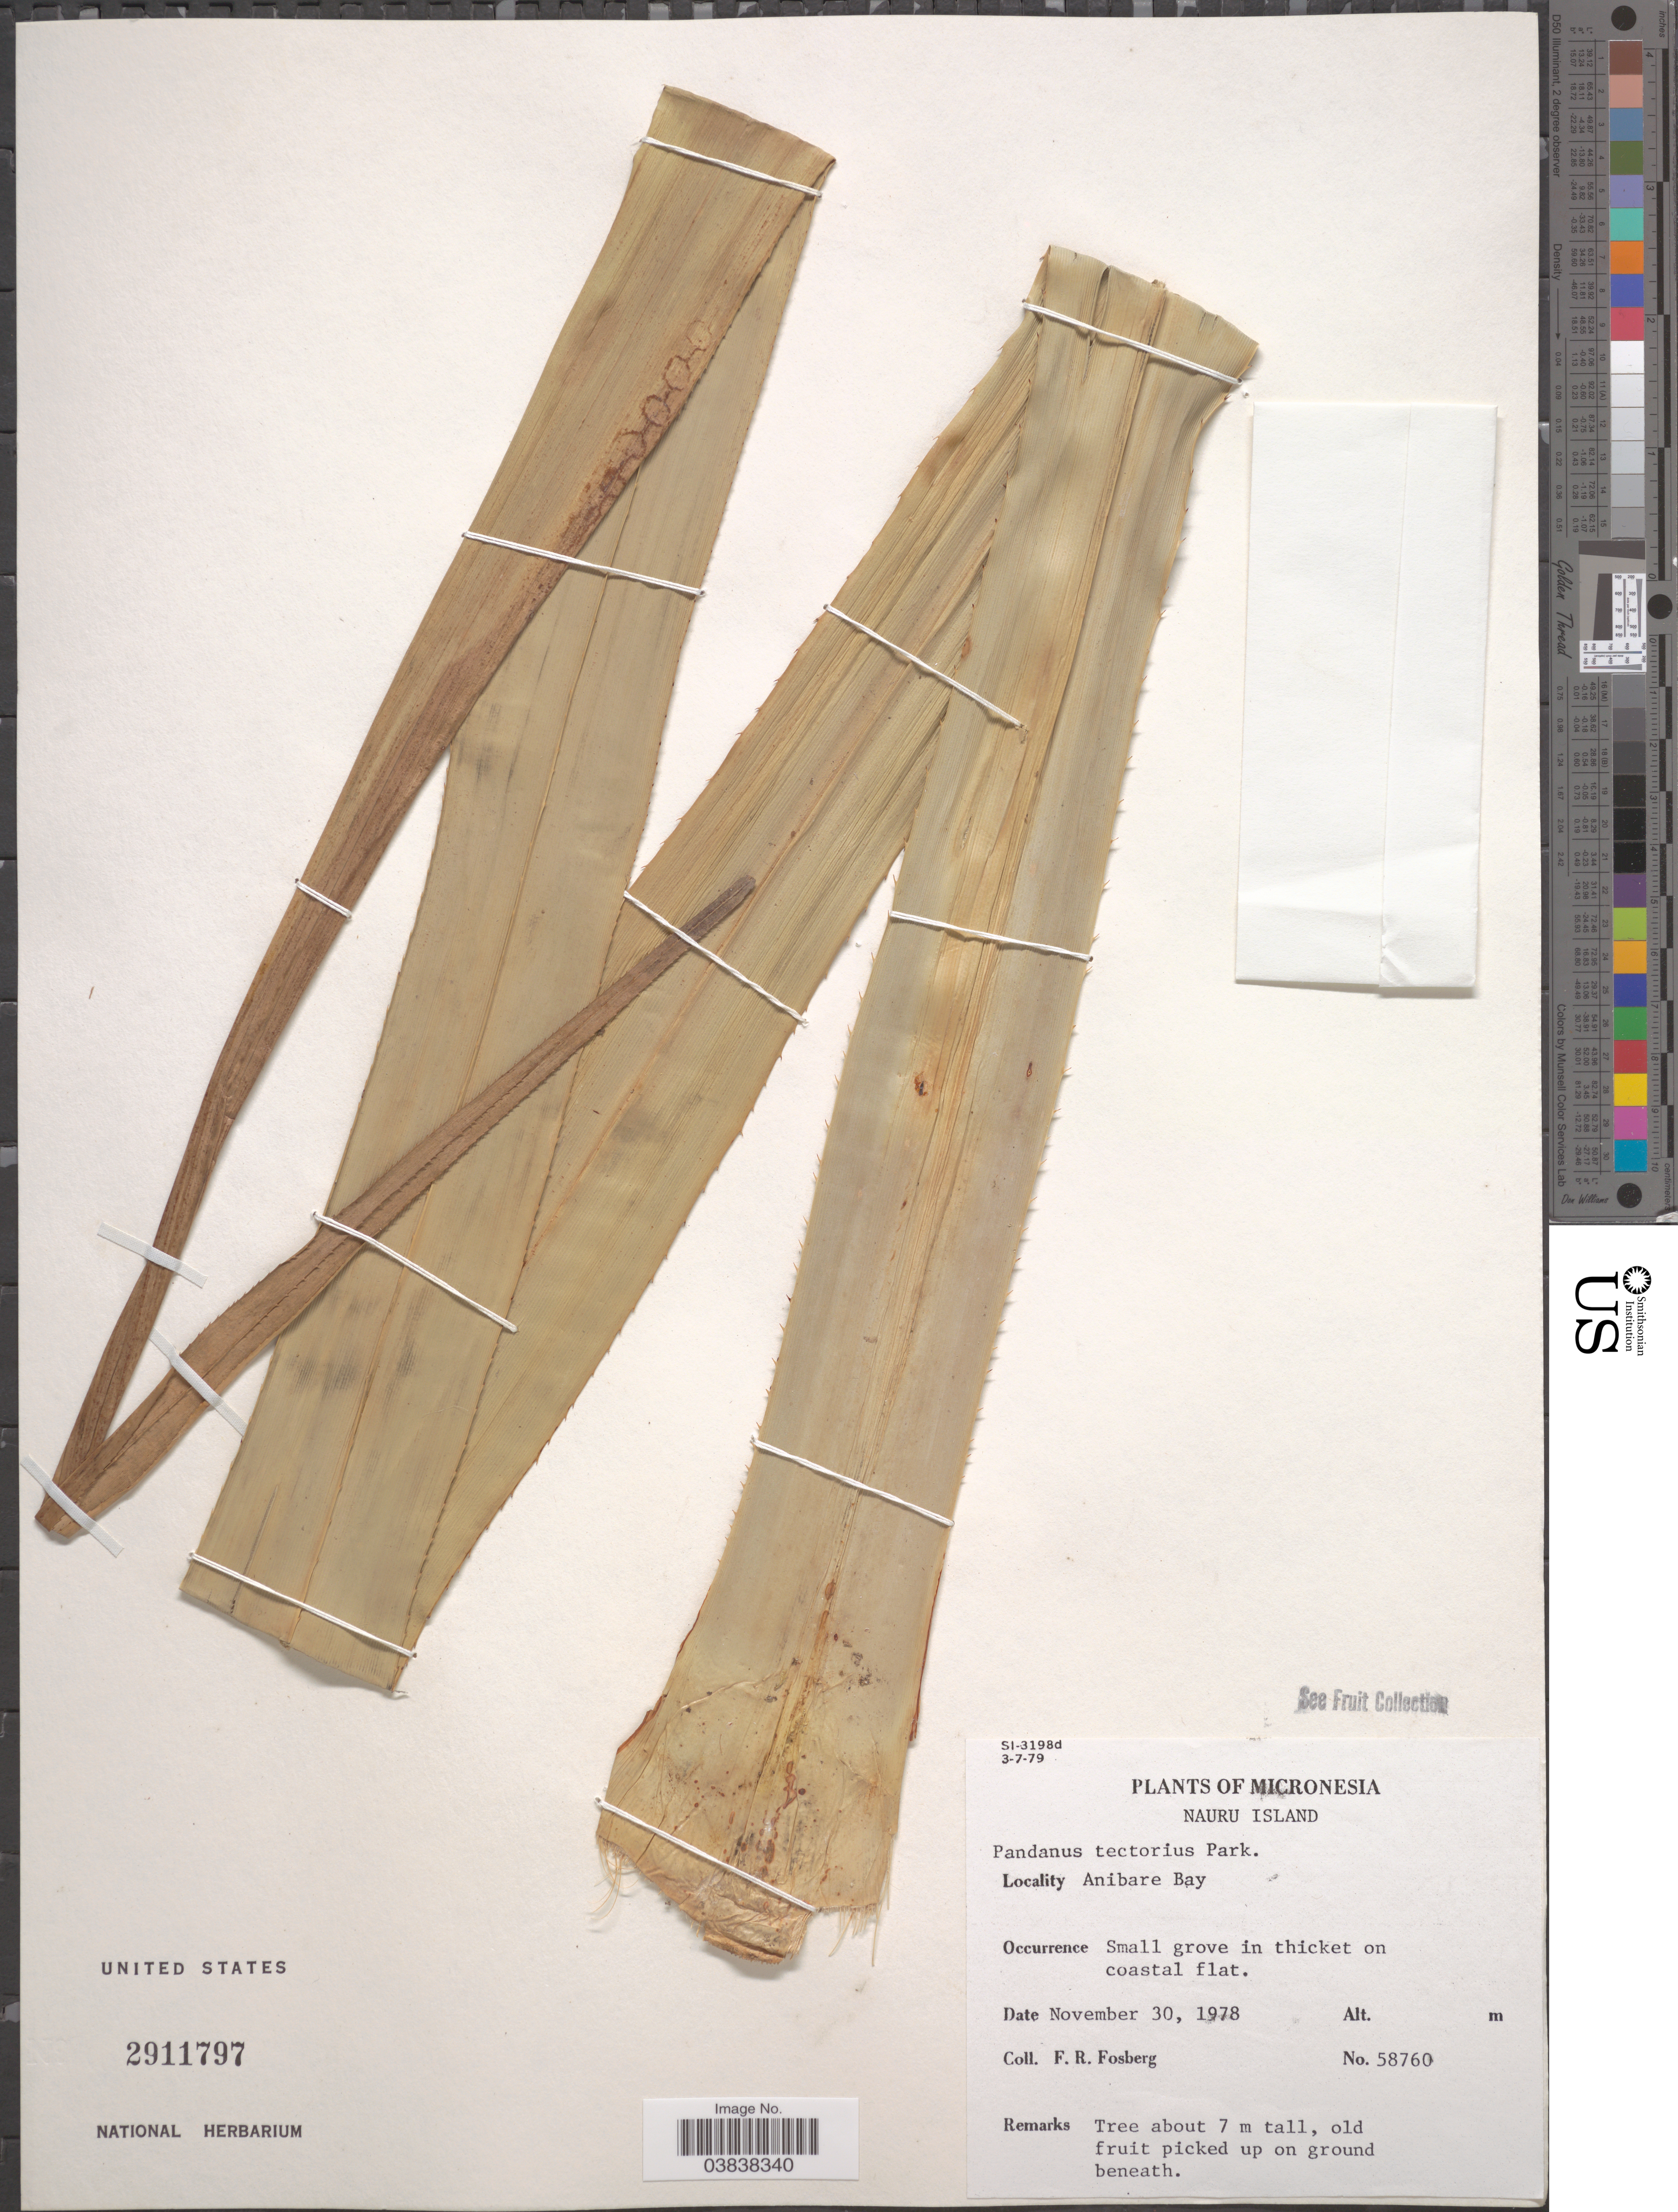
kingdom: Plantae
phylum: Tracheophyta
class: Liliopsida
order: Pandanales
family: Pandanaceae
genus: Pandanus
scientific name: Pandanus tectorius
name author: Parkinson ex DuRoi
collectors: F. R. Fosberg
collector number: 58760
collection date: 1978-11-30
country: Micronesia, Federated States of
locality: Nauru Island. Anibare Bay.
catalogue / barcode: US 2911797